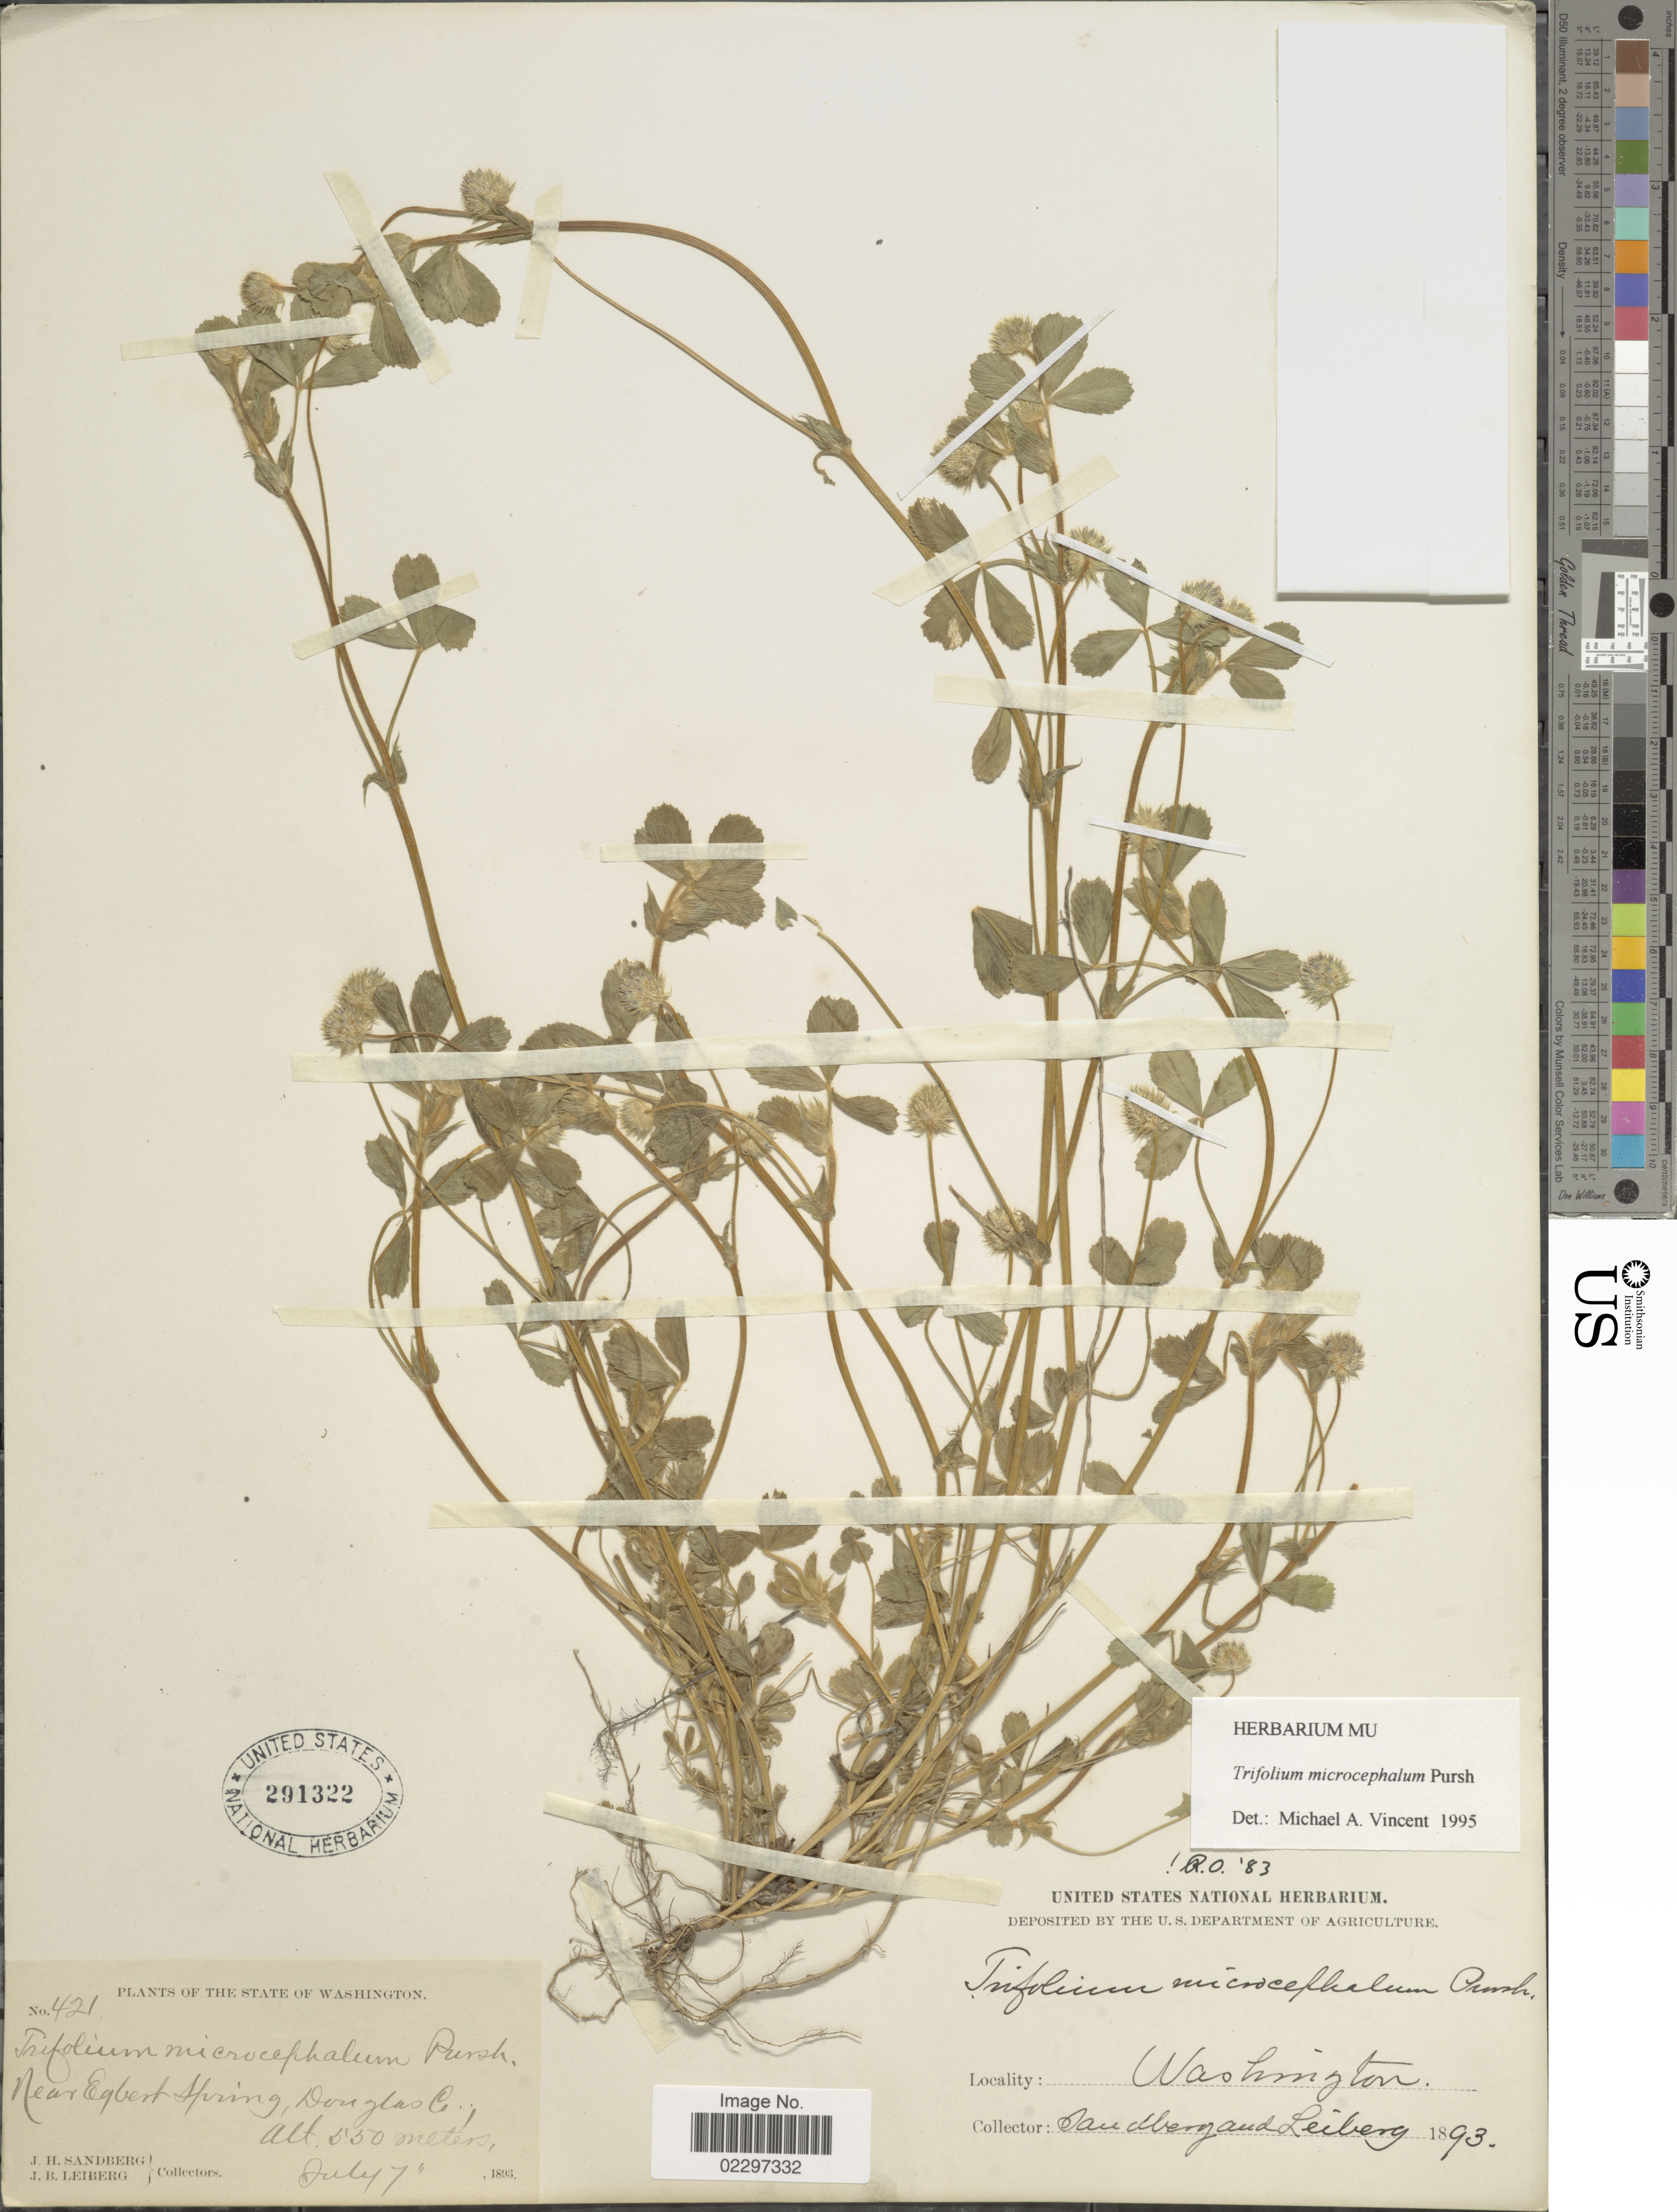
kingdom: Plantae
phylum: Tracheophyta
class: Magnoliopsida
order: Fabales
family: Fabaceae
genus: Trifolium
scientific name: Trifolium microcephalum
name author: Pursh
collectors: J. H. Sandberg & J. B. Leiberg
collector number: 421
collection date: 1893-07-07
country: United States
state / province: Washington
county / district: Douglas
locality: Near Egbert Spring, Douglas Co.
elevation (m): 550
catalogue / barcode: US 291322